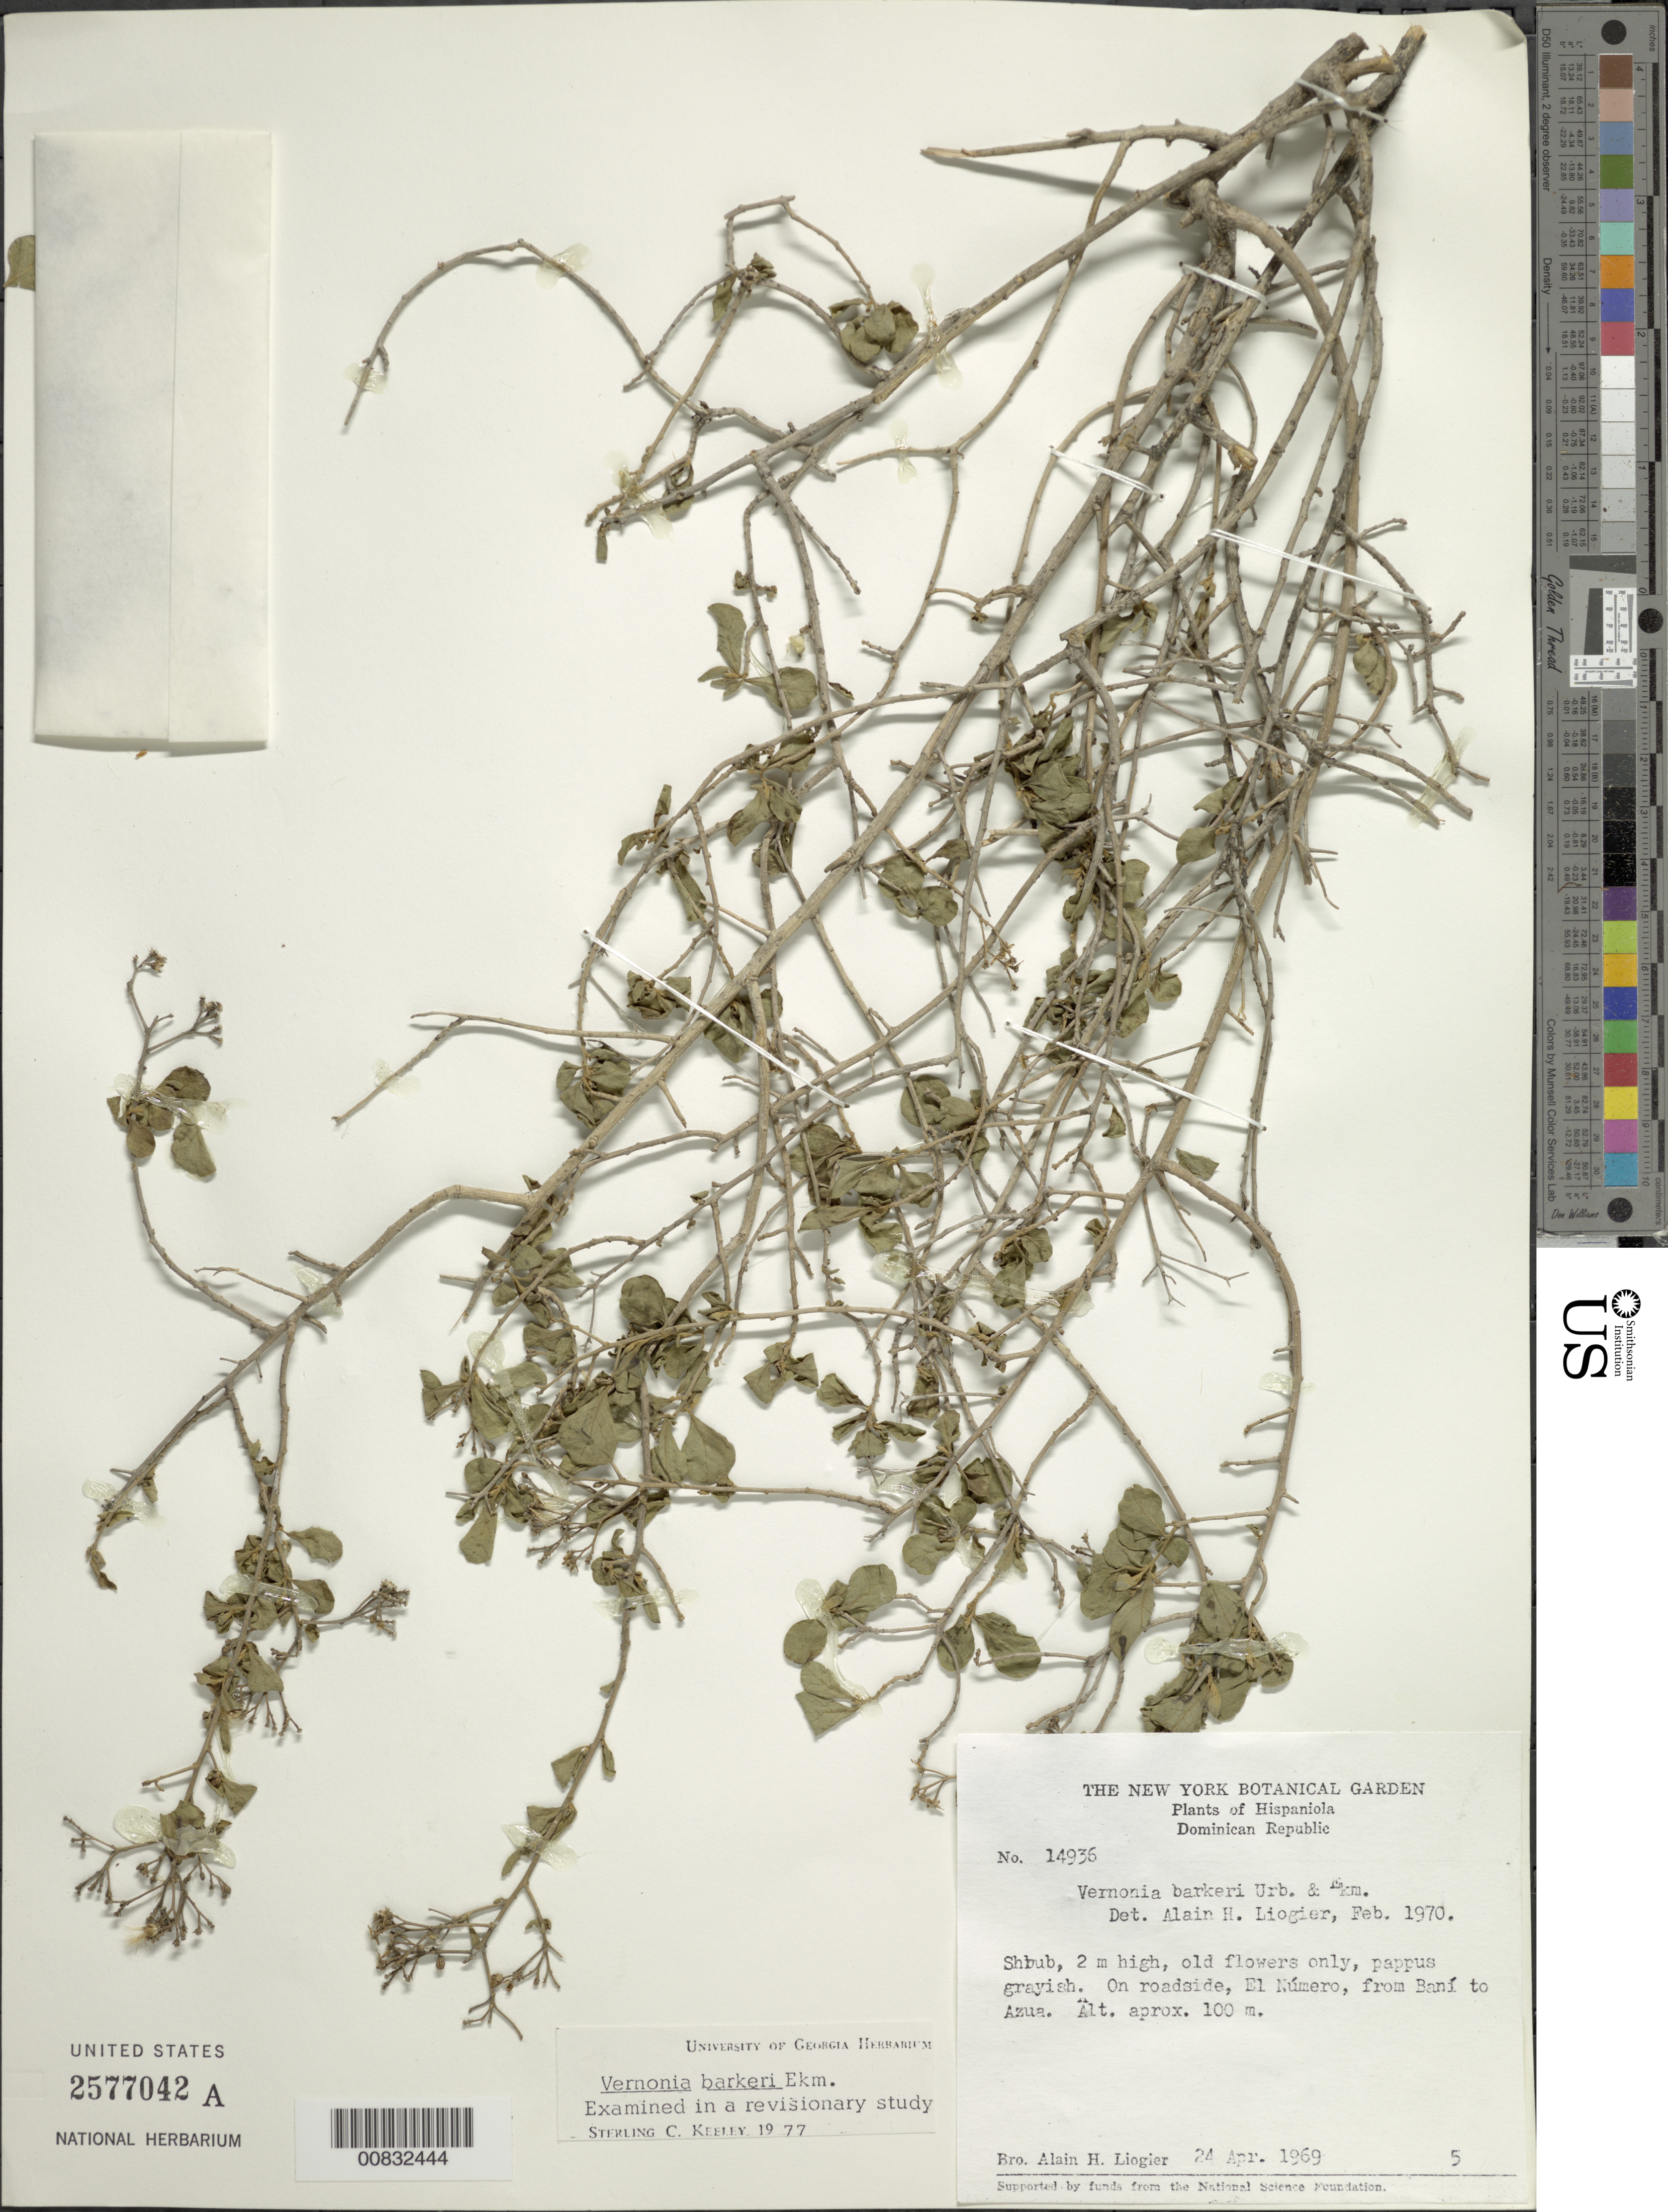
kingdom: Plantae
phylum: Tracheophyta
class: Magnoliopsida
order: Asterales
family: Asteraceae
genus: Vernonia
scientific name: Vernonia fuertesii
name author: (Urb.) H. Rob.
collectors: A. H. Liogier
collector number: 14936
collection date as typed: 24 Apr 1969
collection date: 1969-04-24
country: Dominican Republic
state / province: Azua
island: Hispaniola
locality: El Número, from Baní to Azua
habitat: Roadside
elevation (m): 100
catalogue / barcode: US 2577042